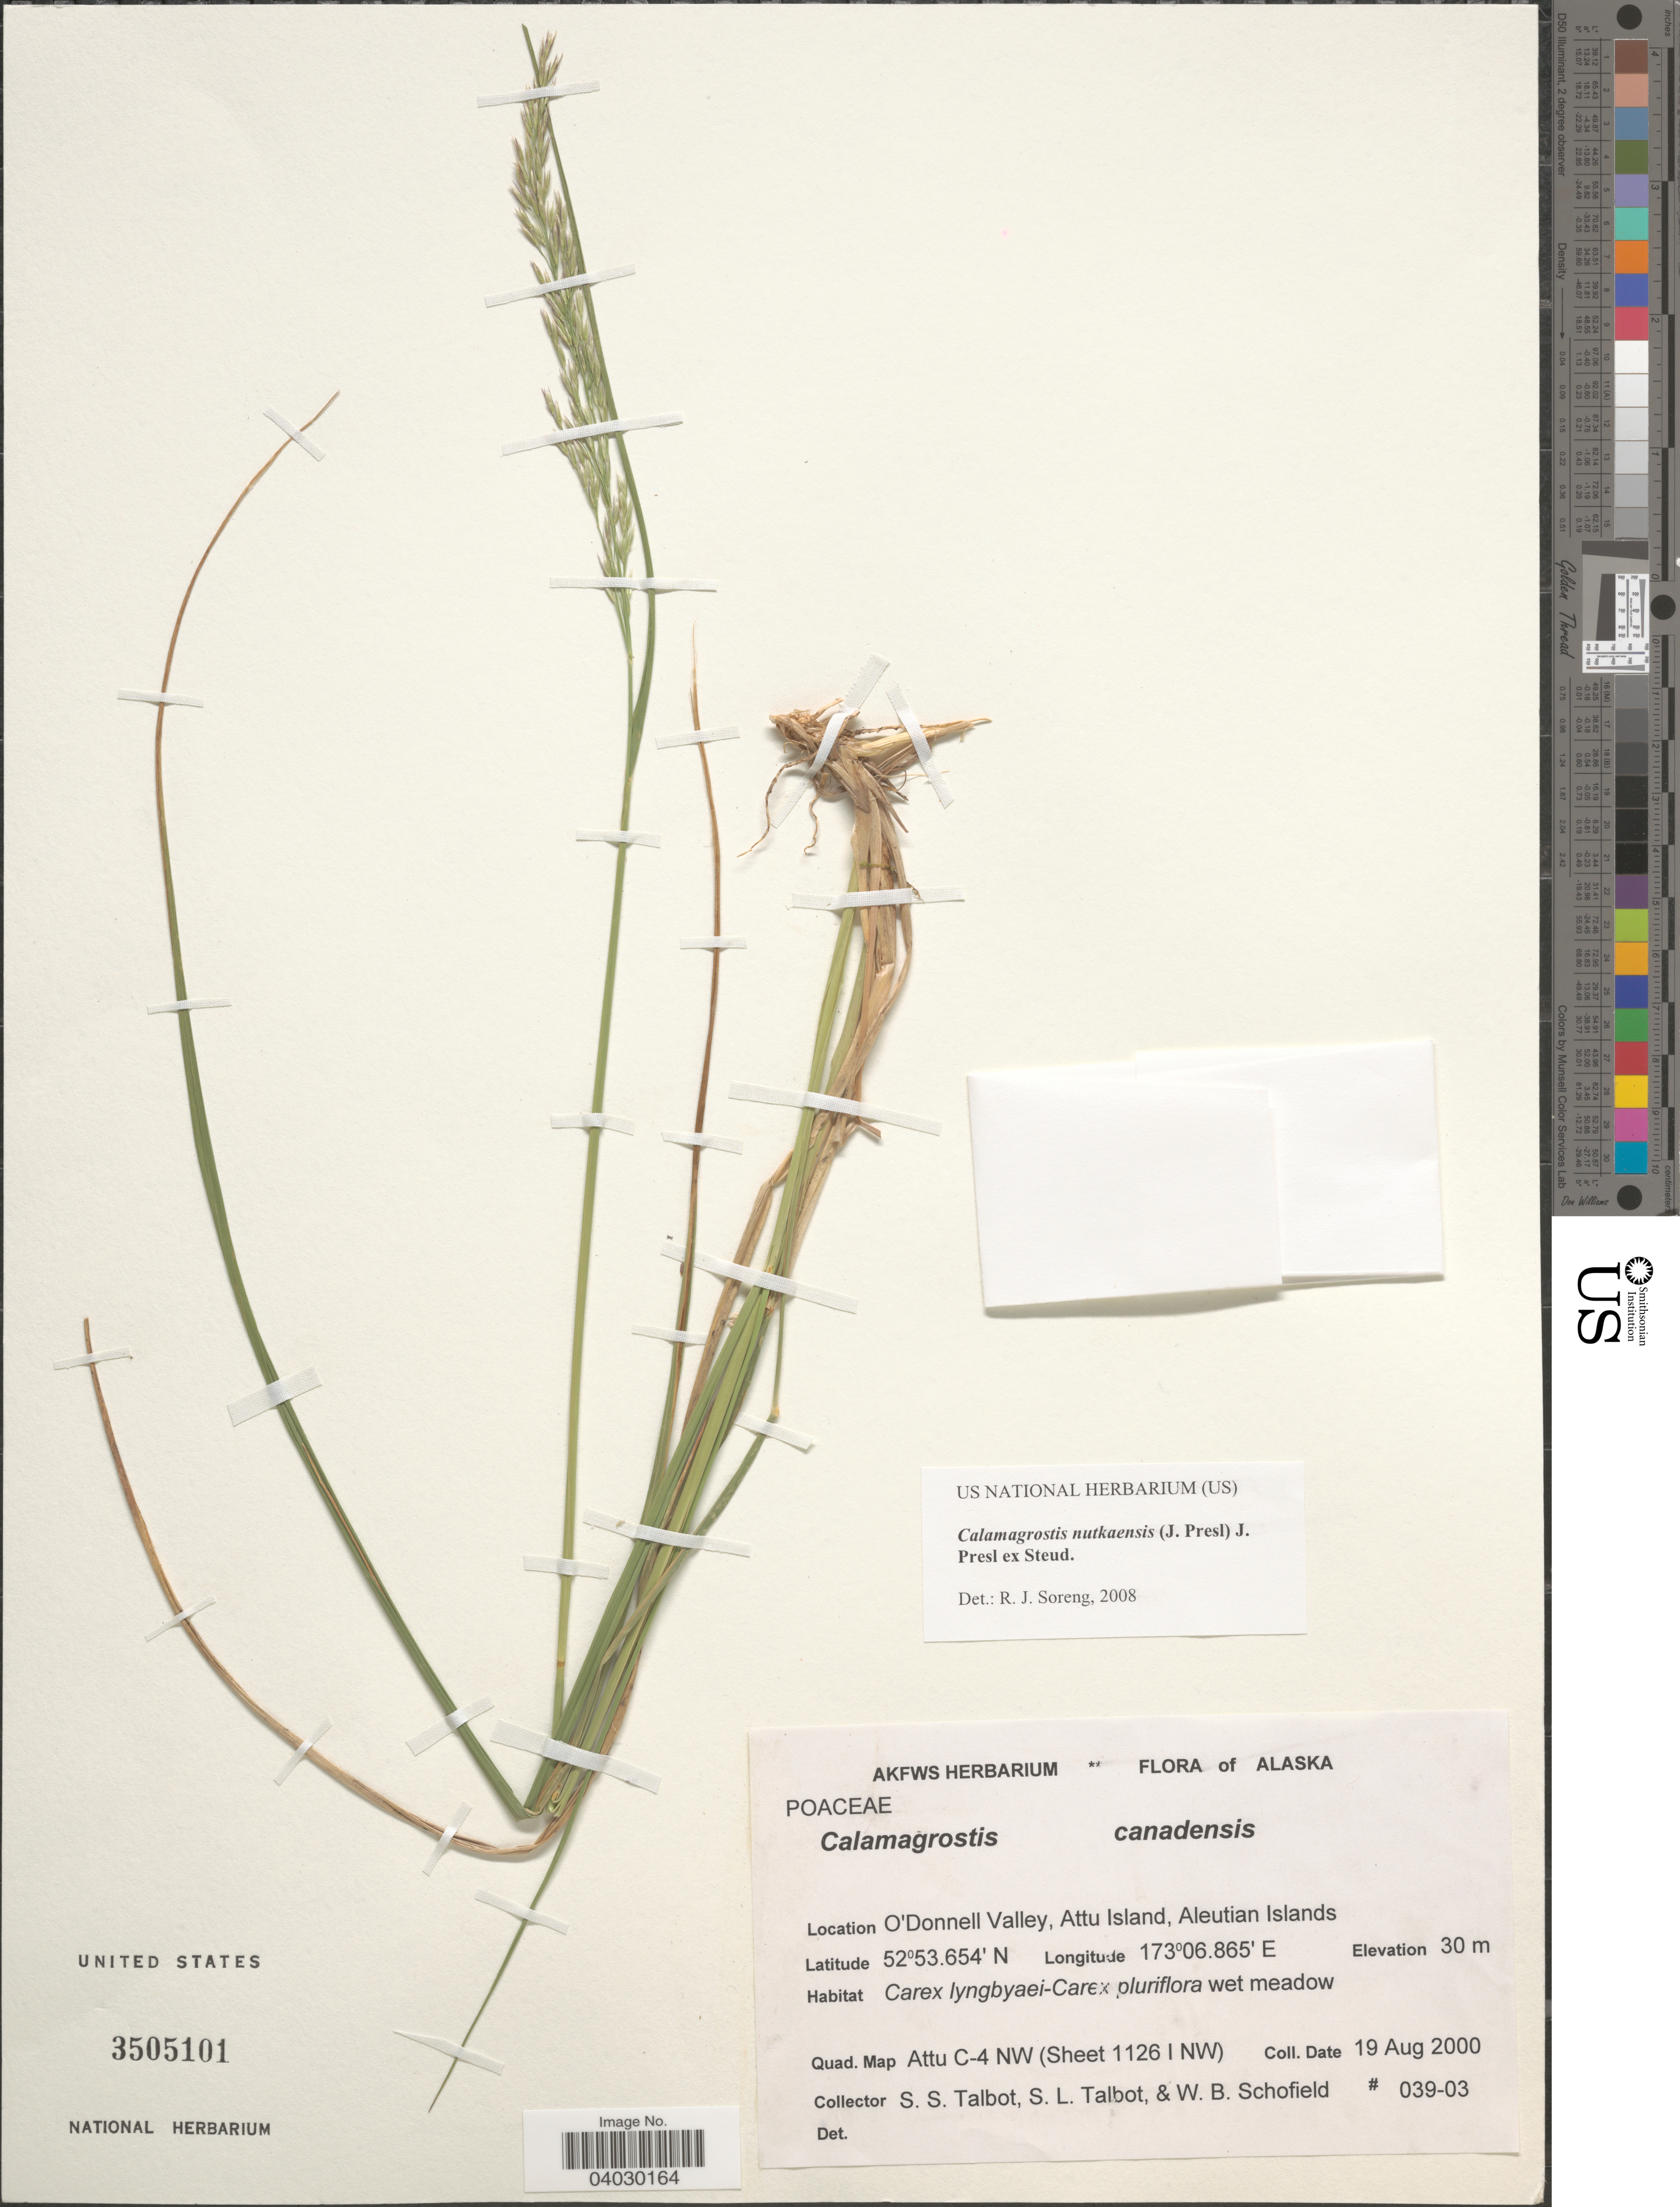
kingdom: Plantae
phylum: Tracheophyta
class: Liliopsida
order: Poales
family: Poaceae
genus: Calamagrostis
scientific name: Calamagrostis nutkaensis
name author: (J. Presl) Steud.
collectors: S. S. Talbot, S. Talbot & W. Schofield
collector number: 039-03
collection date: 2000-08-19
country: United States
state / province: Alaska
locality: O'Donnell Valley, Attu Island, Aleutian Islands. Quad. Map Attu C-4 NW (Sheet 1126 I NW).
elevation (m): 30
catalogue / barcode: US 3505101